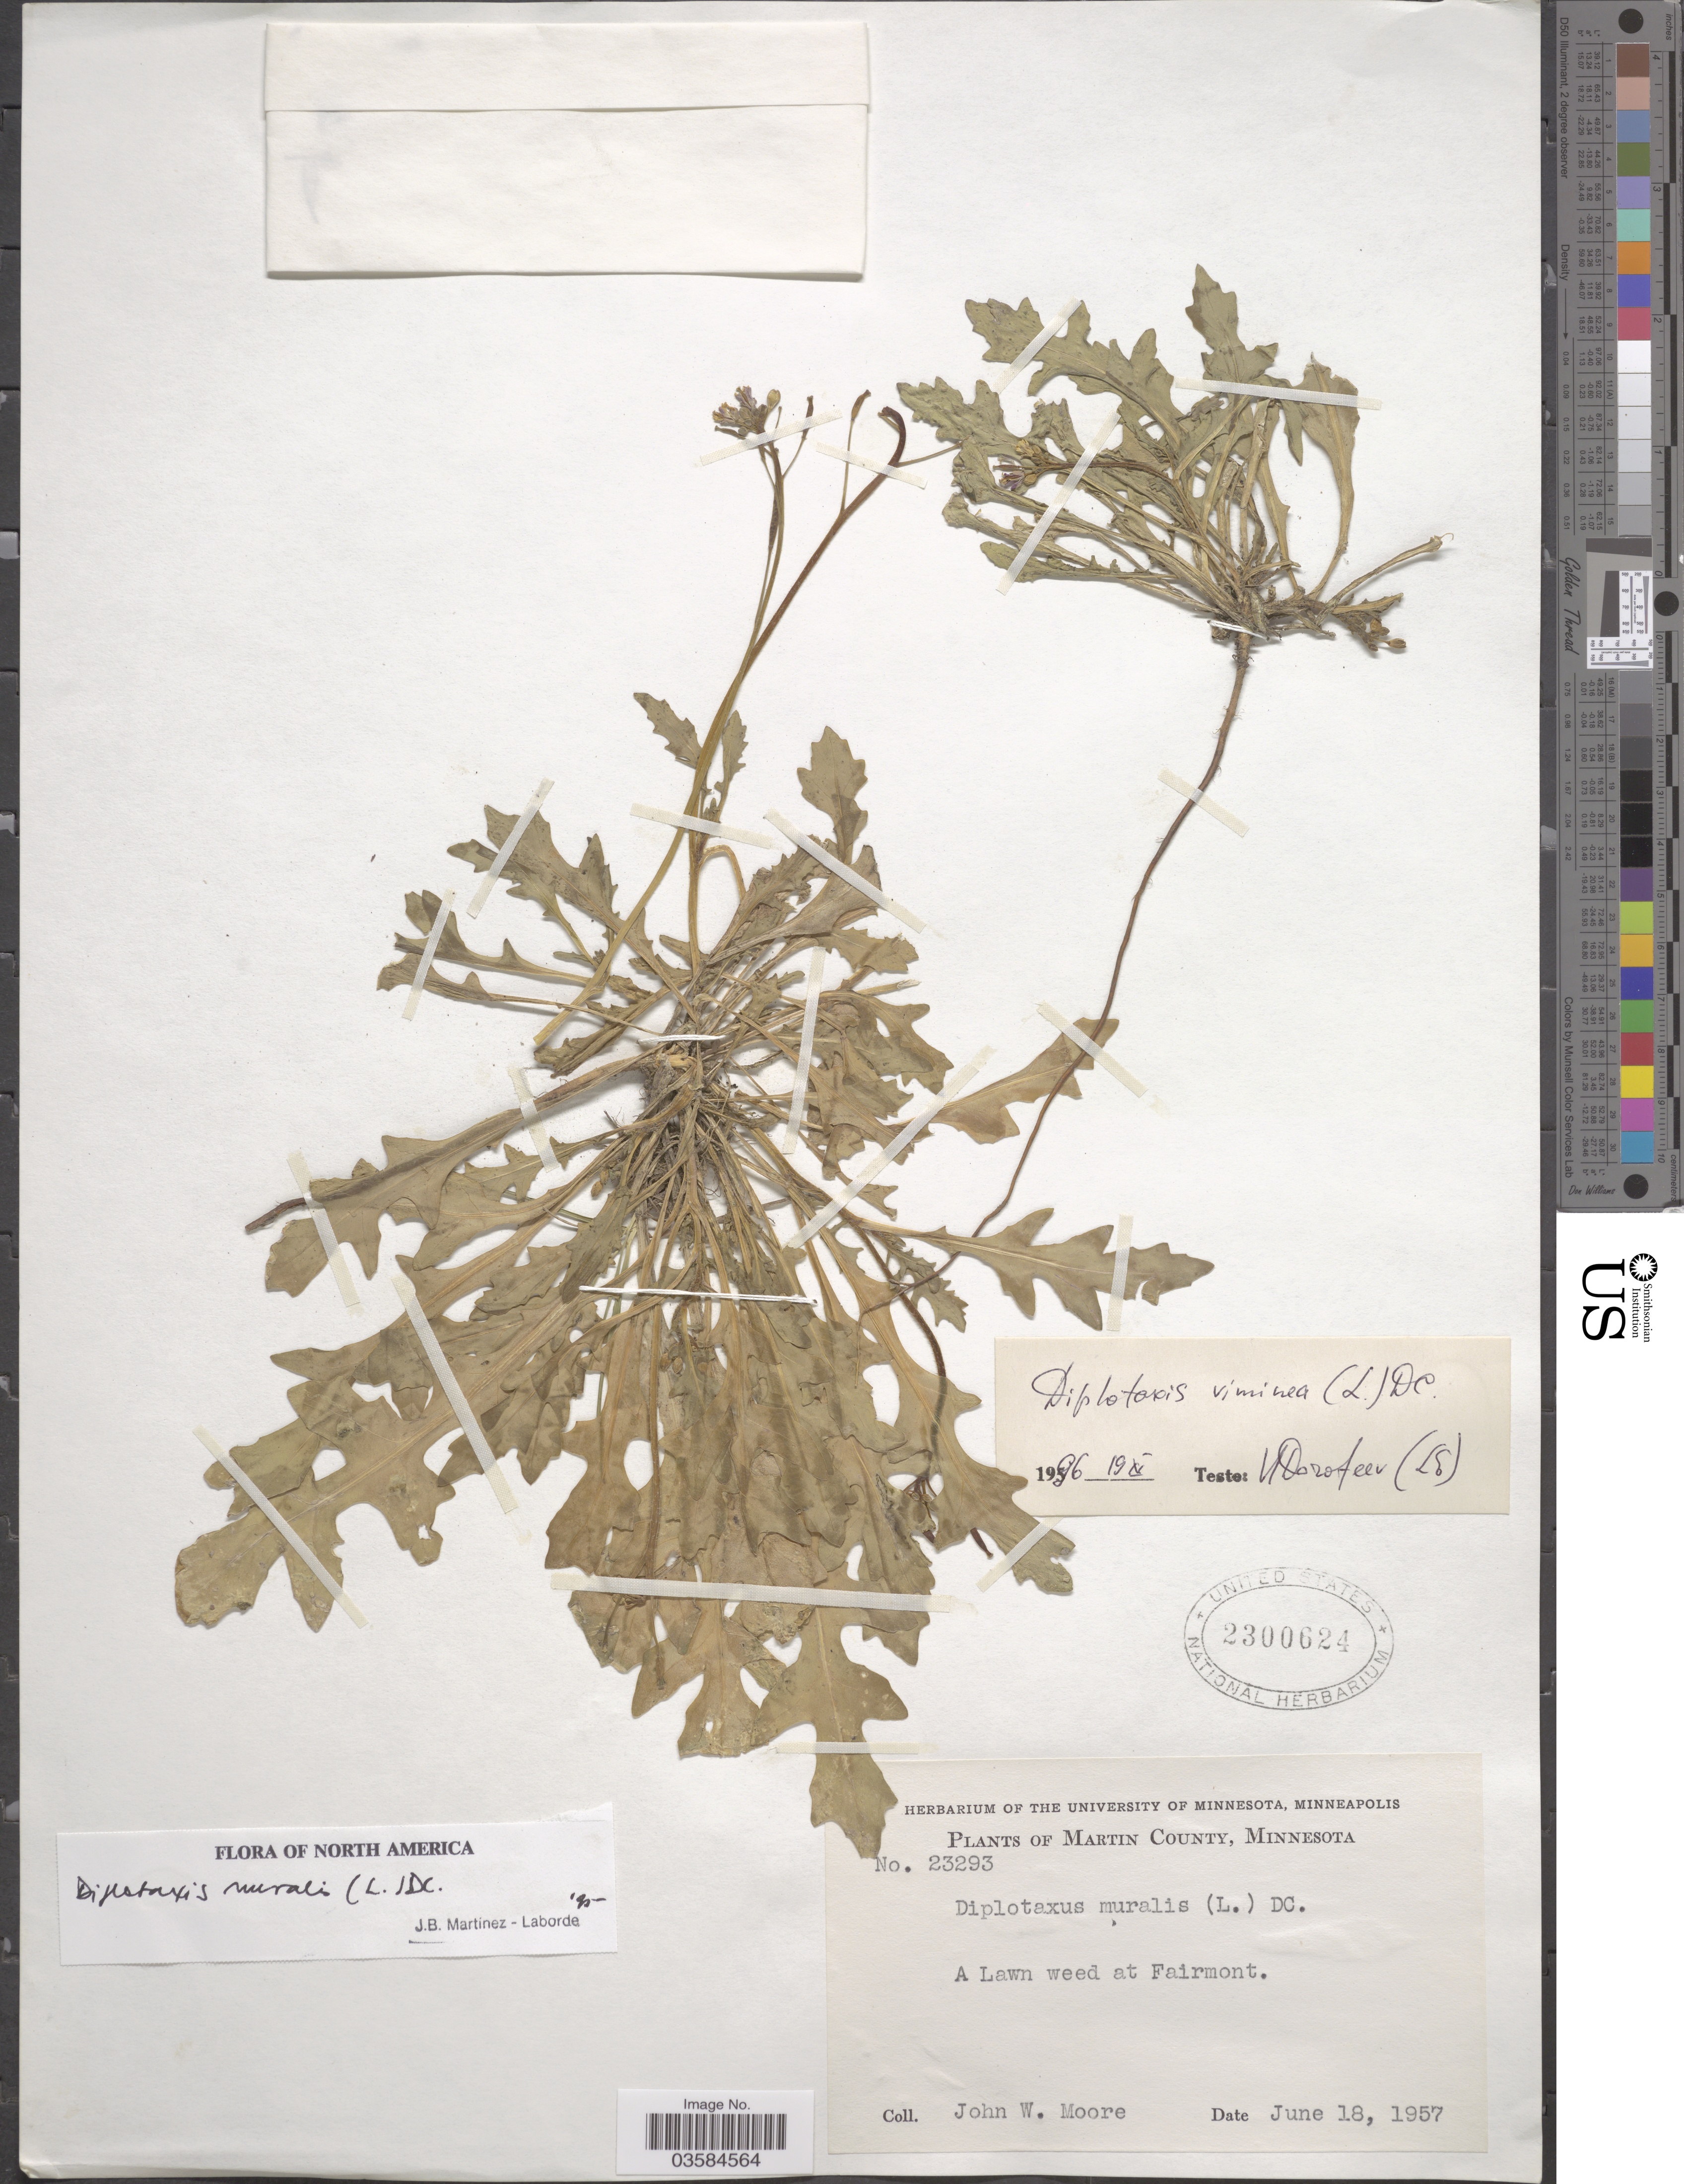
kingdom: Plantae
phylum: Tracheophyta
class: Magnoliopsida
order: Brassicales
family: Brassicaceae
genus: Diplotaxis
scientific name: Diplotaxis muralis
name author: (L.) DC.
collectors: J. Moore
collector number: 23293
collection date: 1957-06-18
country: United States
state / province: Minnesota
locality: Martin County. A Lawn weed at Fairmont.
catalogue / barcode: US 2300624